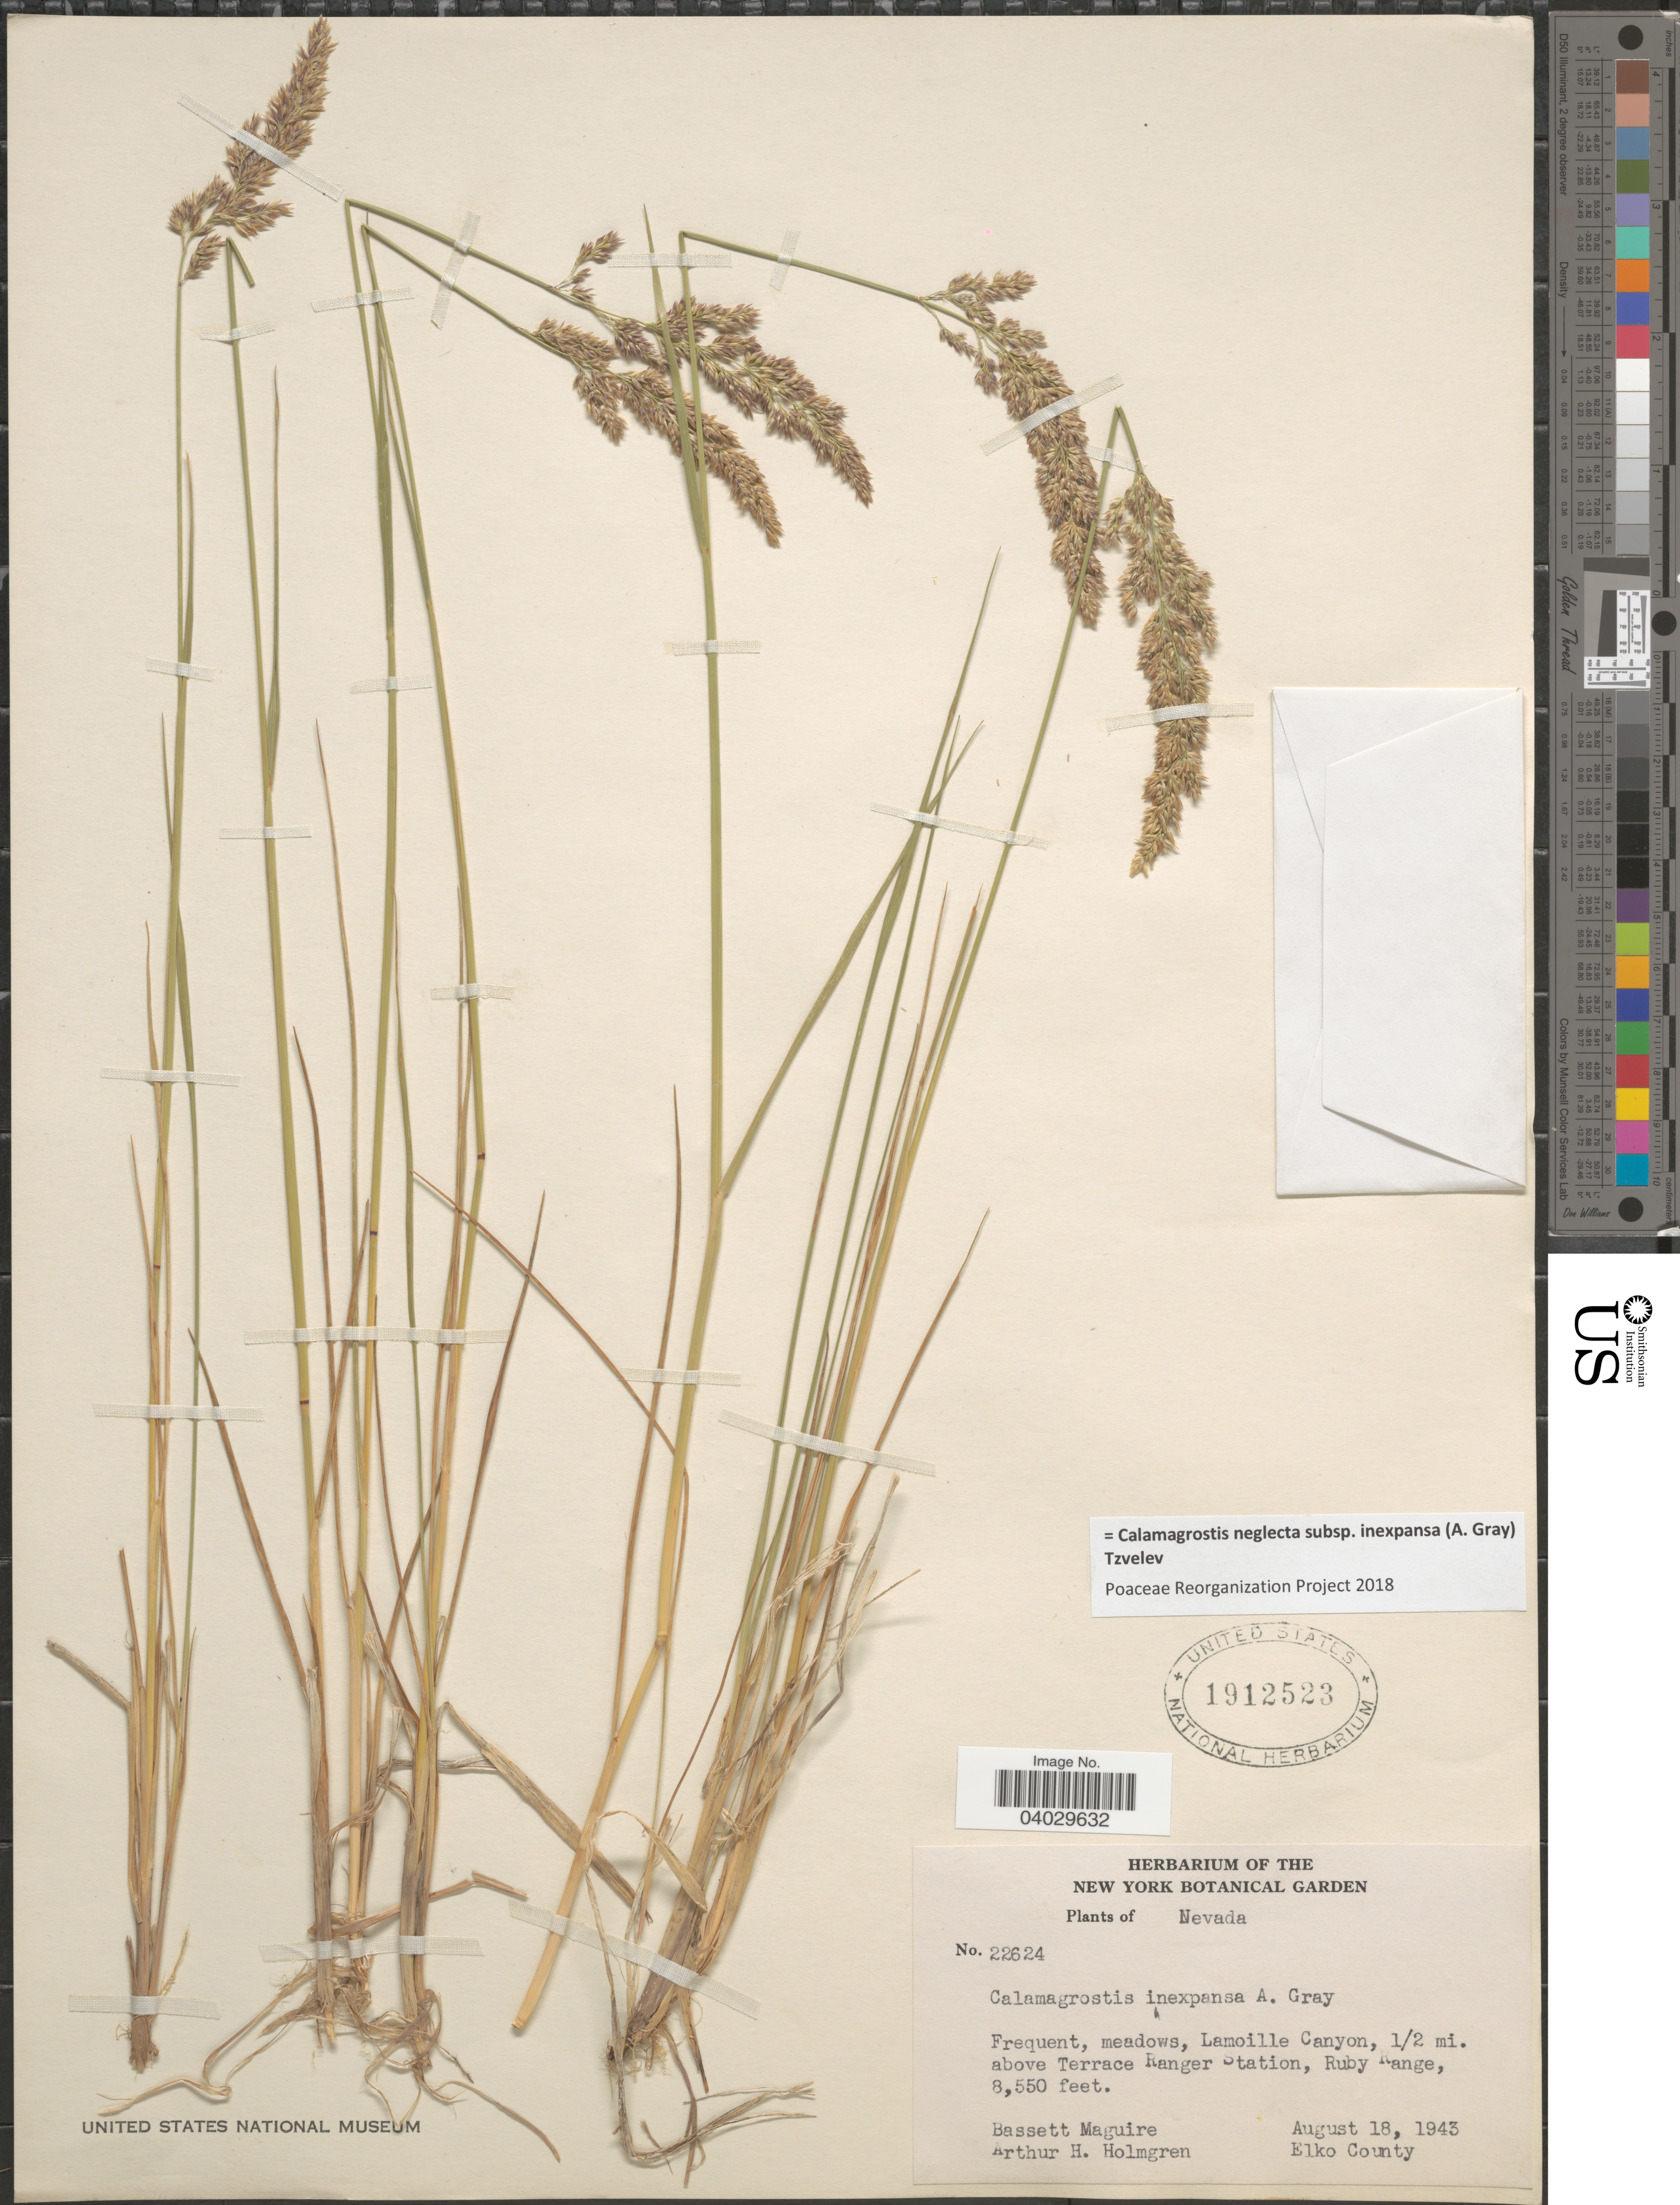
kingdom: Plantae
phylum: Tracheophyta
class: Liliopsida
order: Poales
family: Poaceae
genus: Calamagrostis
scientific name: Calamagrostis neglecta subsp. inexpansa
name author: (A. Gray) Tzvelev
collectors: B. Maguire & A. H. Holmgren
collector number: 22624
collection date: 1943-08-18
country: United States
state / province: Nevada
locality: Frequent, meadows, Lamoille Canyon, 1/2 mi. above Terrace Ranger Station, Ruby Range.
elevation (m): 2606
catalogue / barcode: US 1912523